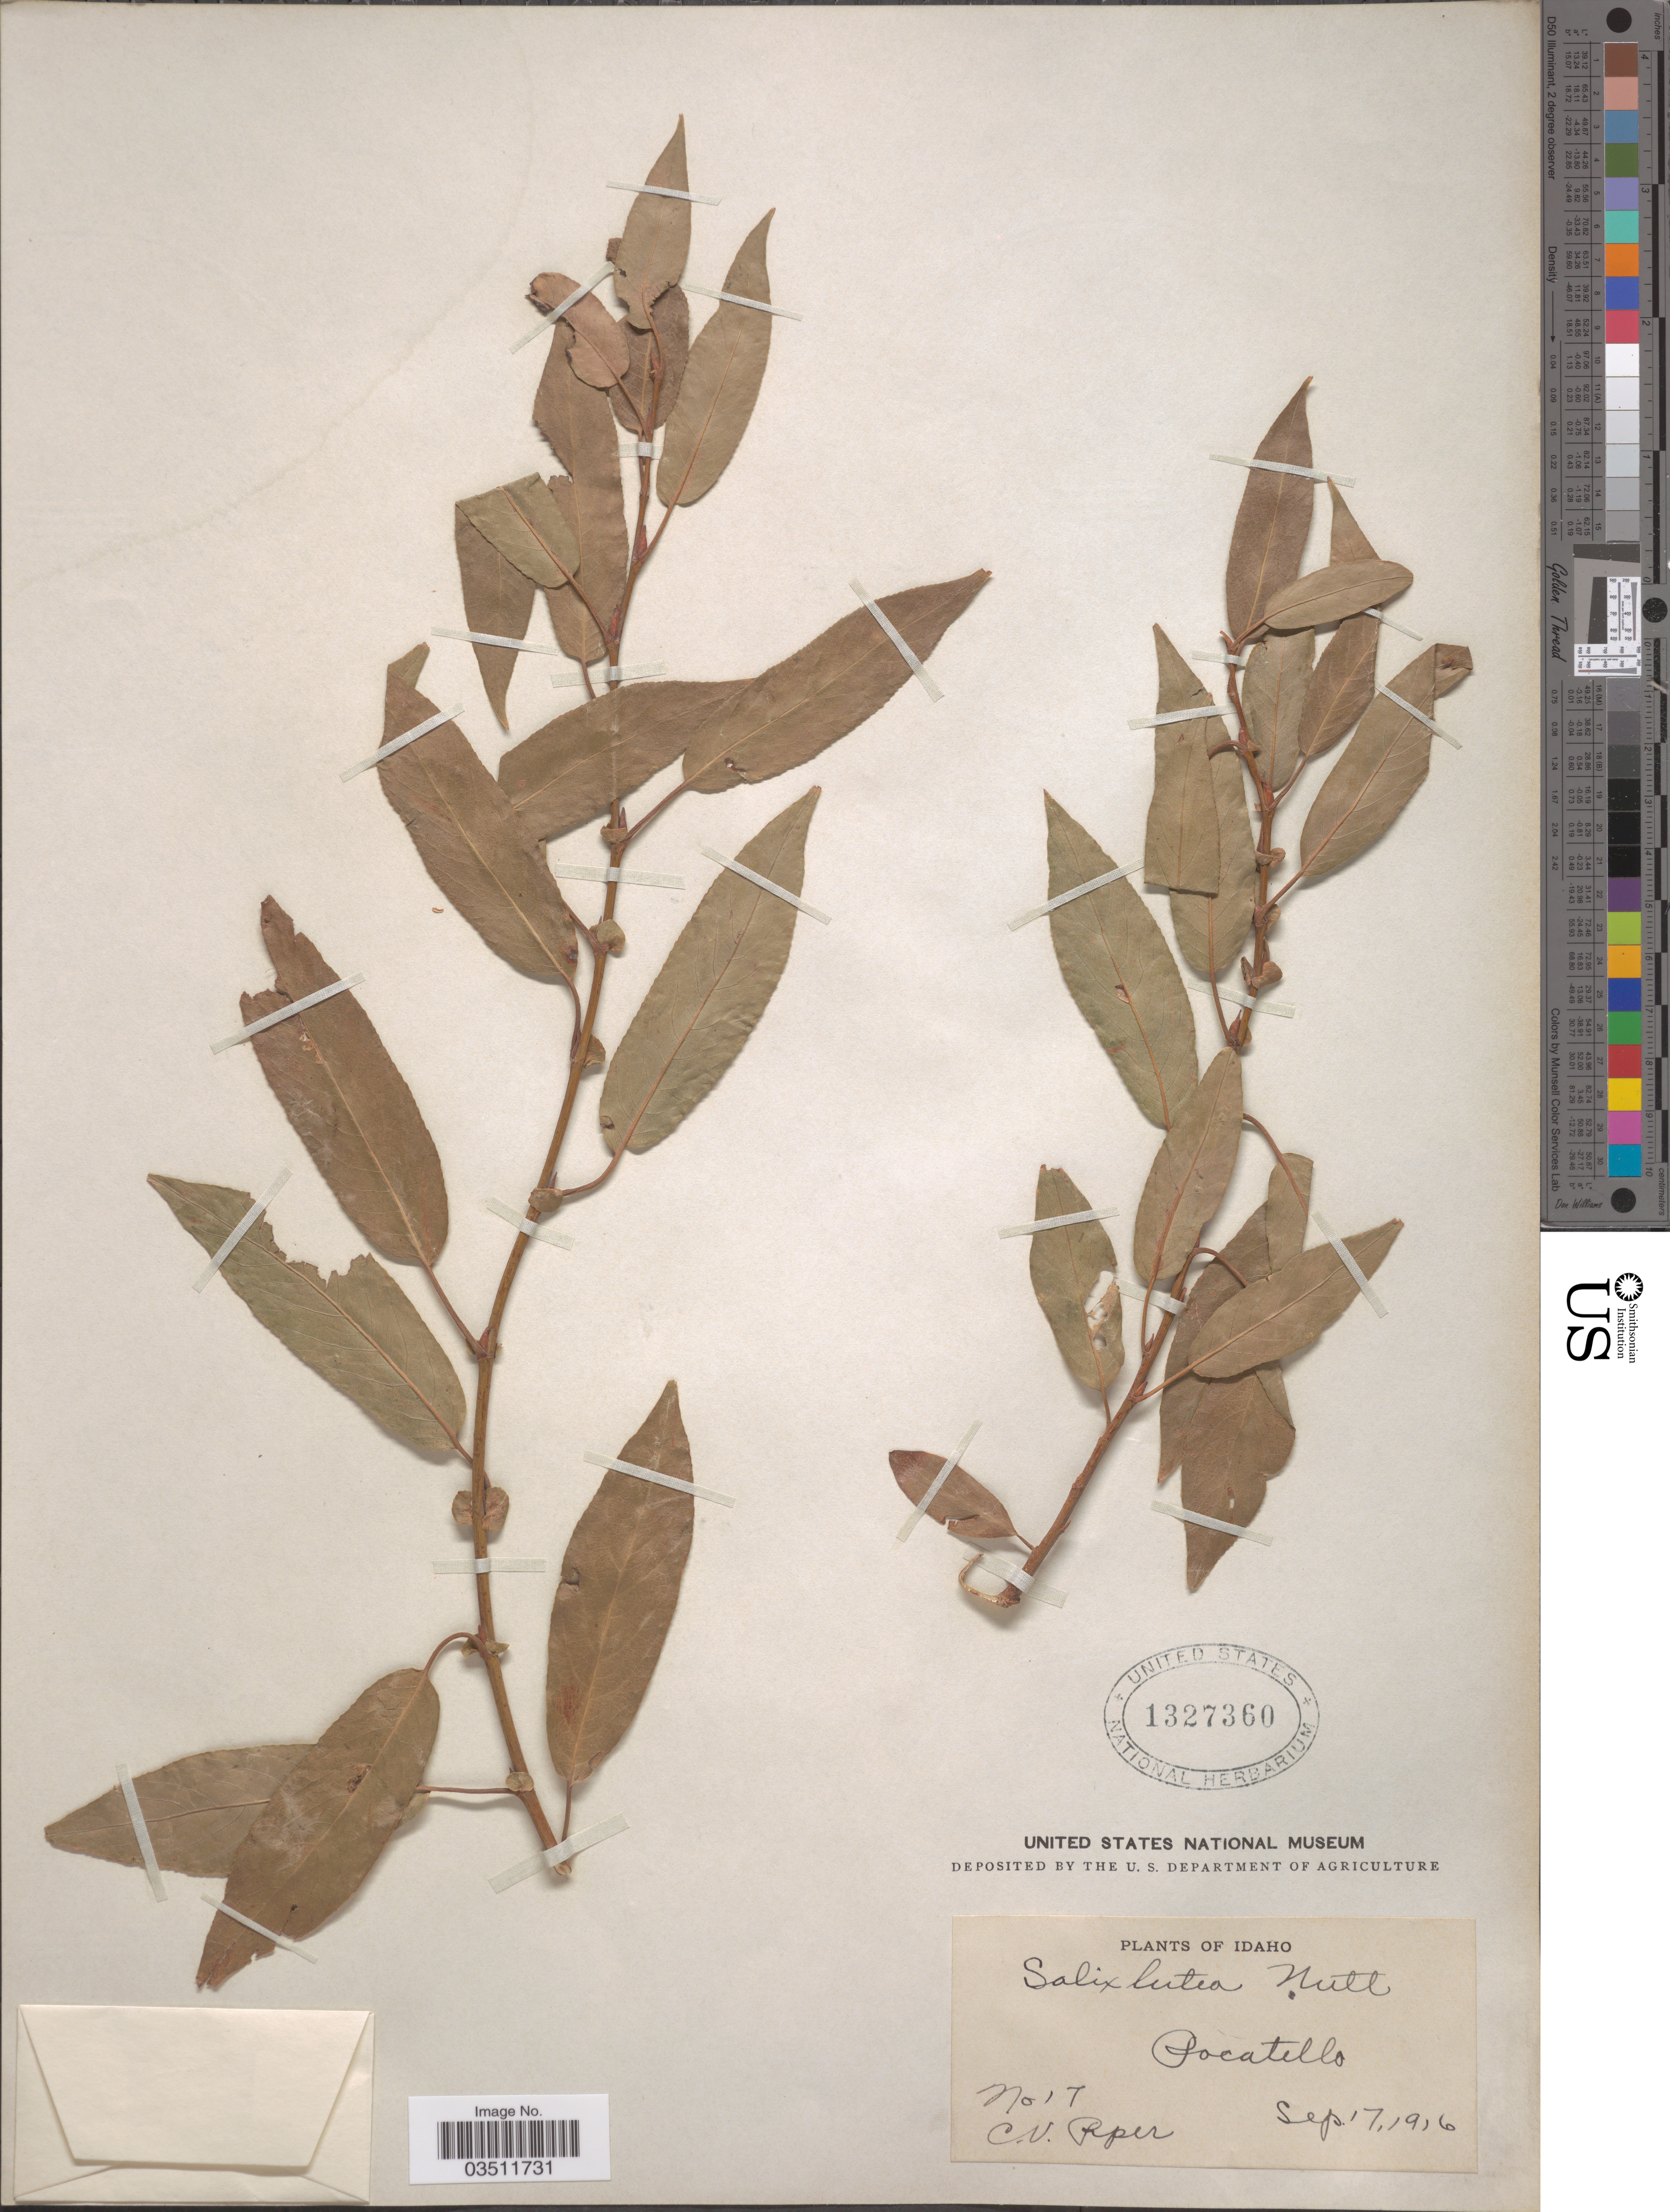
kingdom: Plantae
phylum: Tracheophyta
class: Magnoliopsida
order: Malpighiales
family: Salicaceae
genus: Salix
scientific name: Salix lutea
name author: Nutt.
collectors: C. V. Piper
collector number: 17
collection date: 1916-09-17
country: United States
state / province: Idaho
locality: Pocatello.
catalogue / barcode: US 1327360